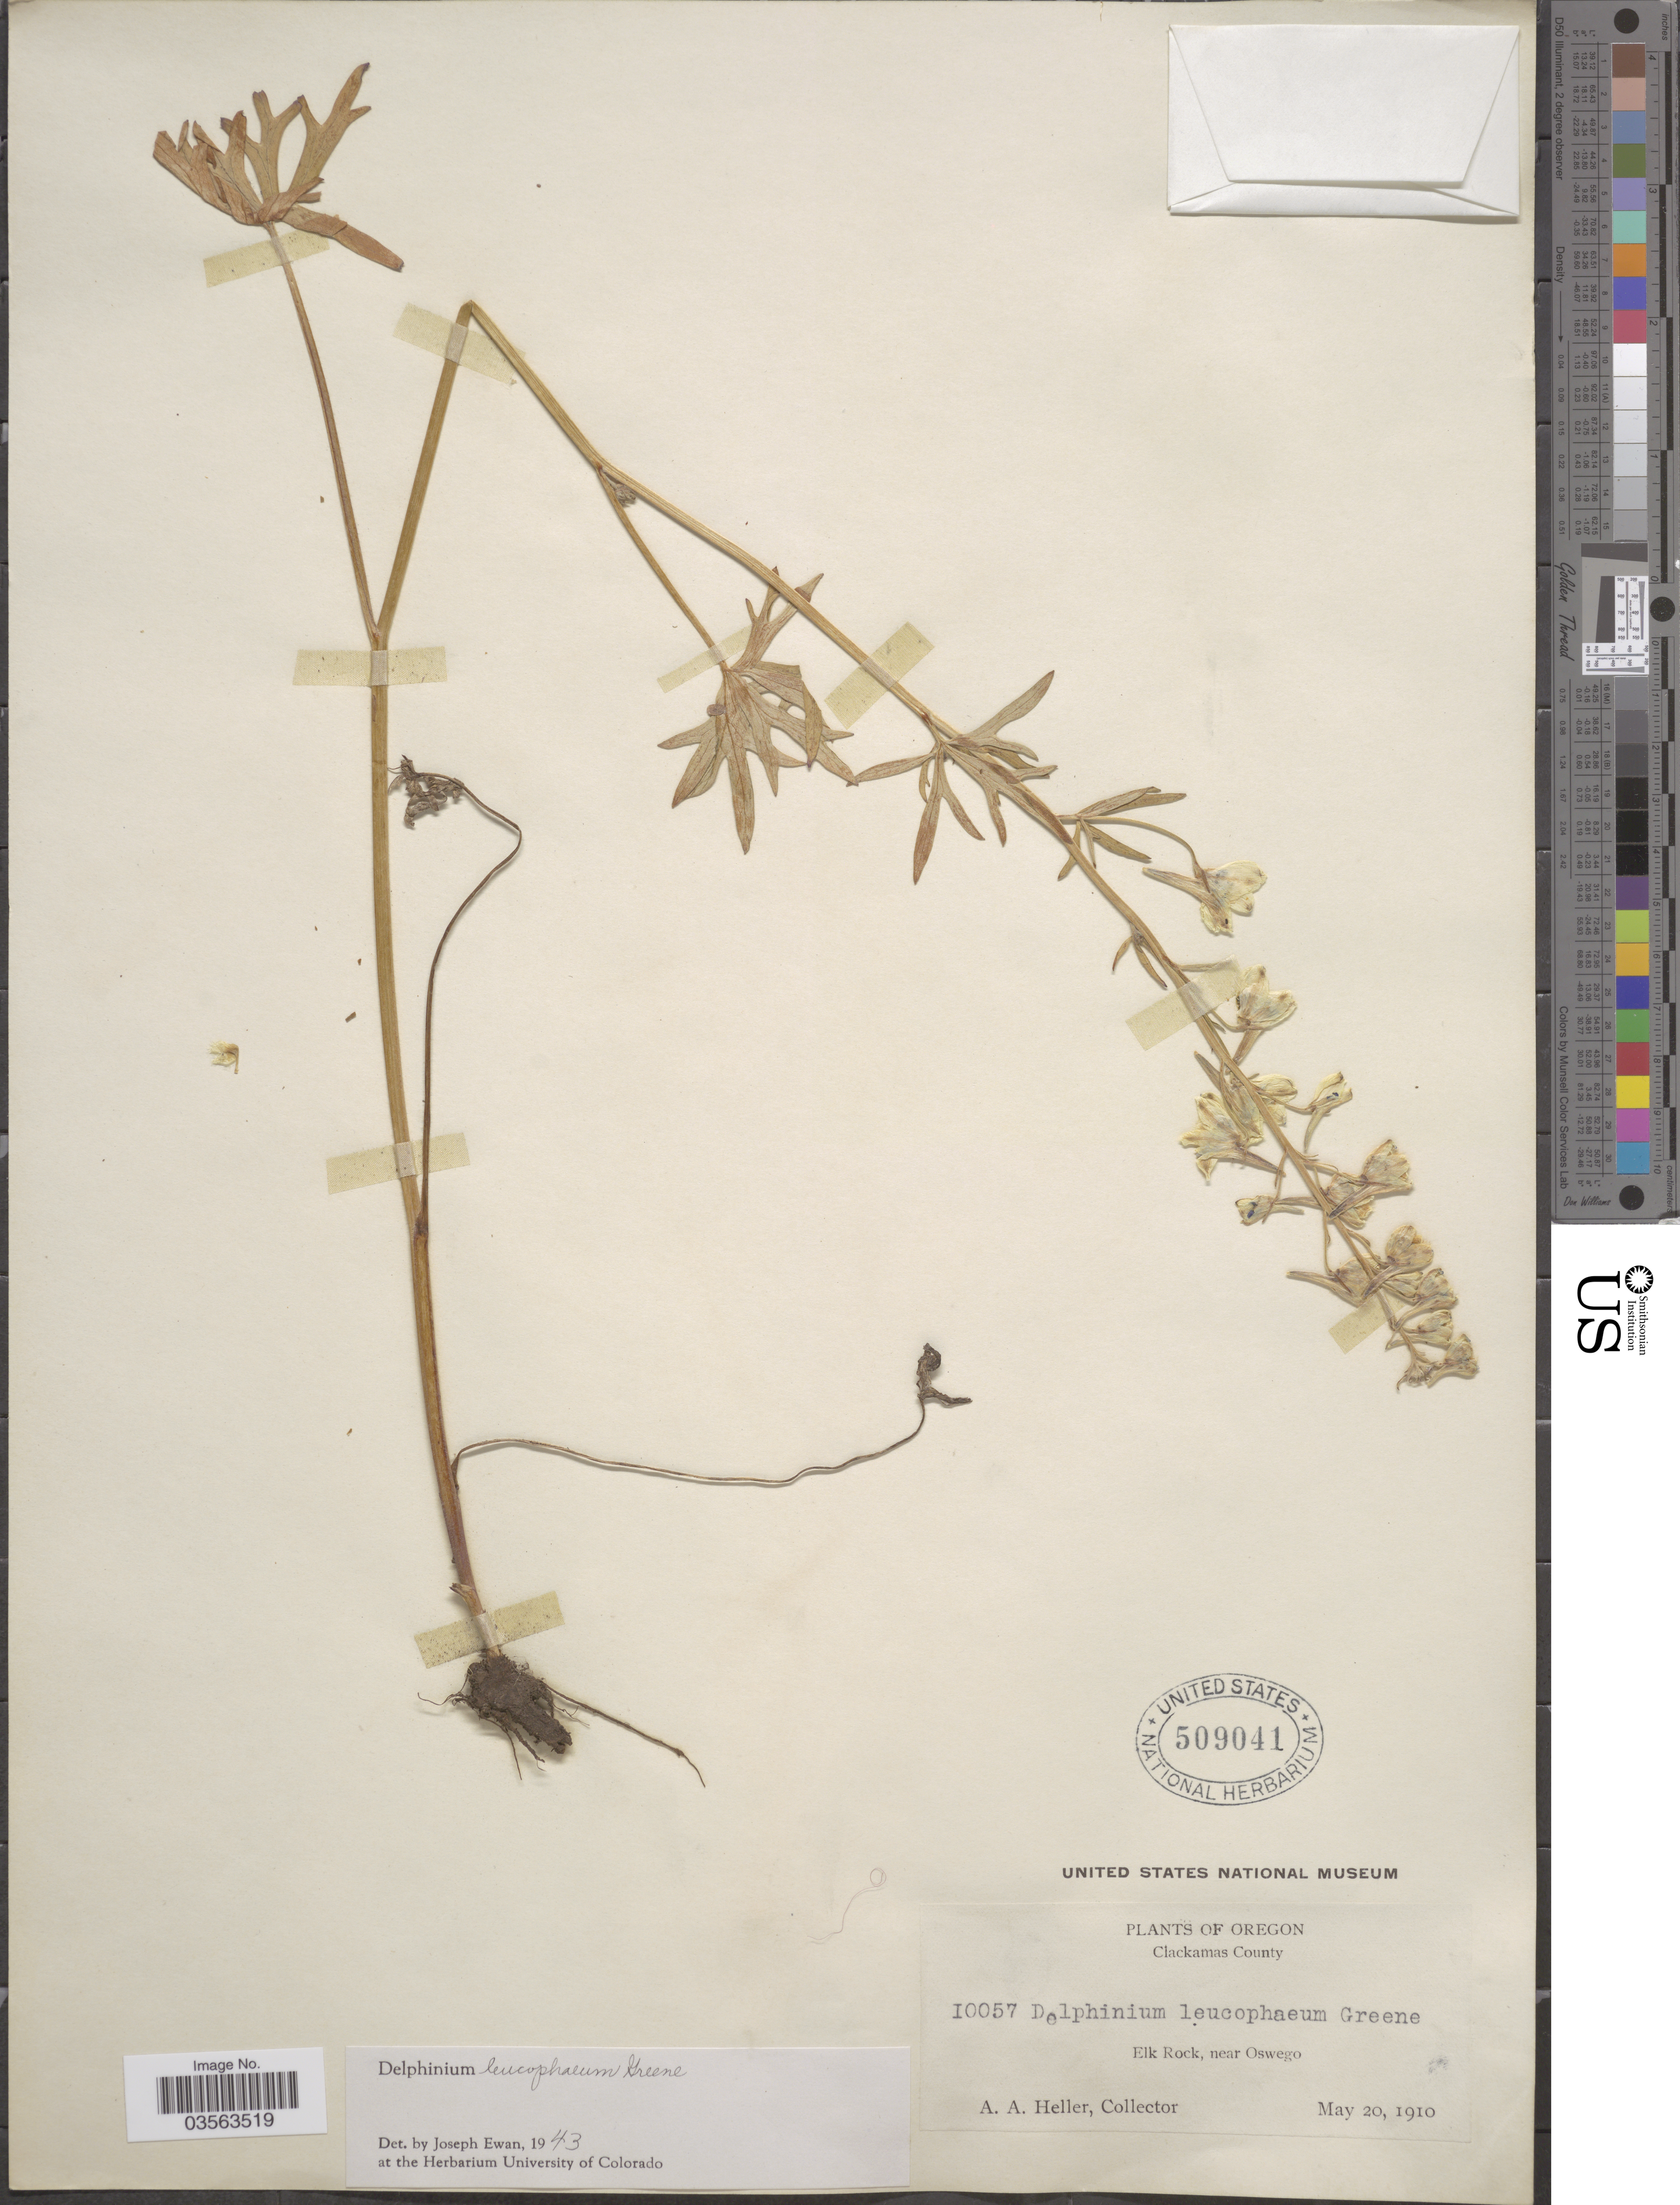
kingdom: Plantae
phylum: Tracheophyta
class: Magnoliopsida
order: Ranunculales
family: Ranunculaceae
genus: Delphinium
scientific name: Delphinium leucophaeum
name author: Greene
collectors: A. A. Heller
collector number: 10057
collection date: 1910-05-20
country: United States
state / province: Oregon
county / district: Clackamas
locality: Clackamas County. Elk Rock, near Oswego.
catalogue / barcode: US 509041